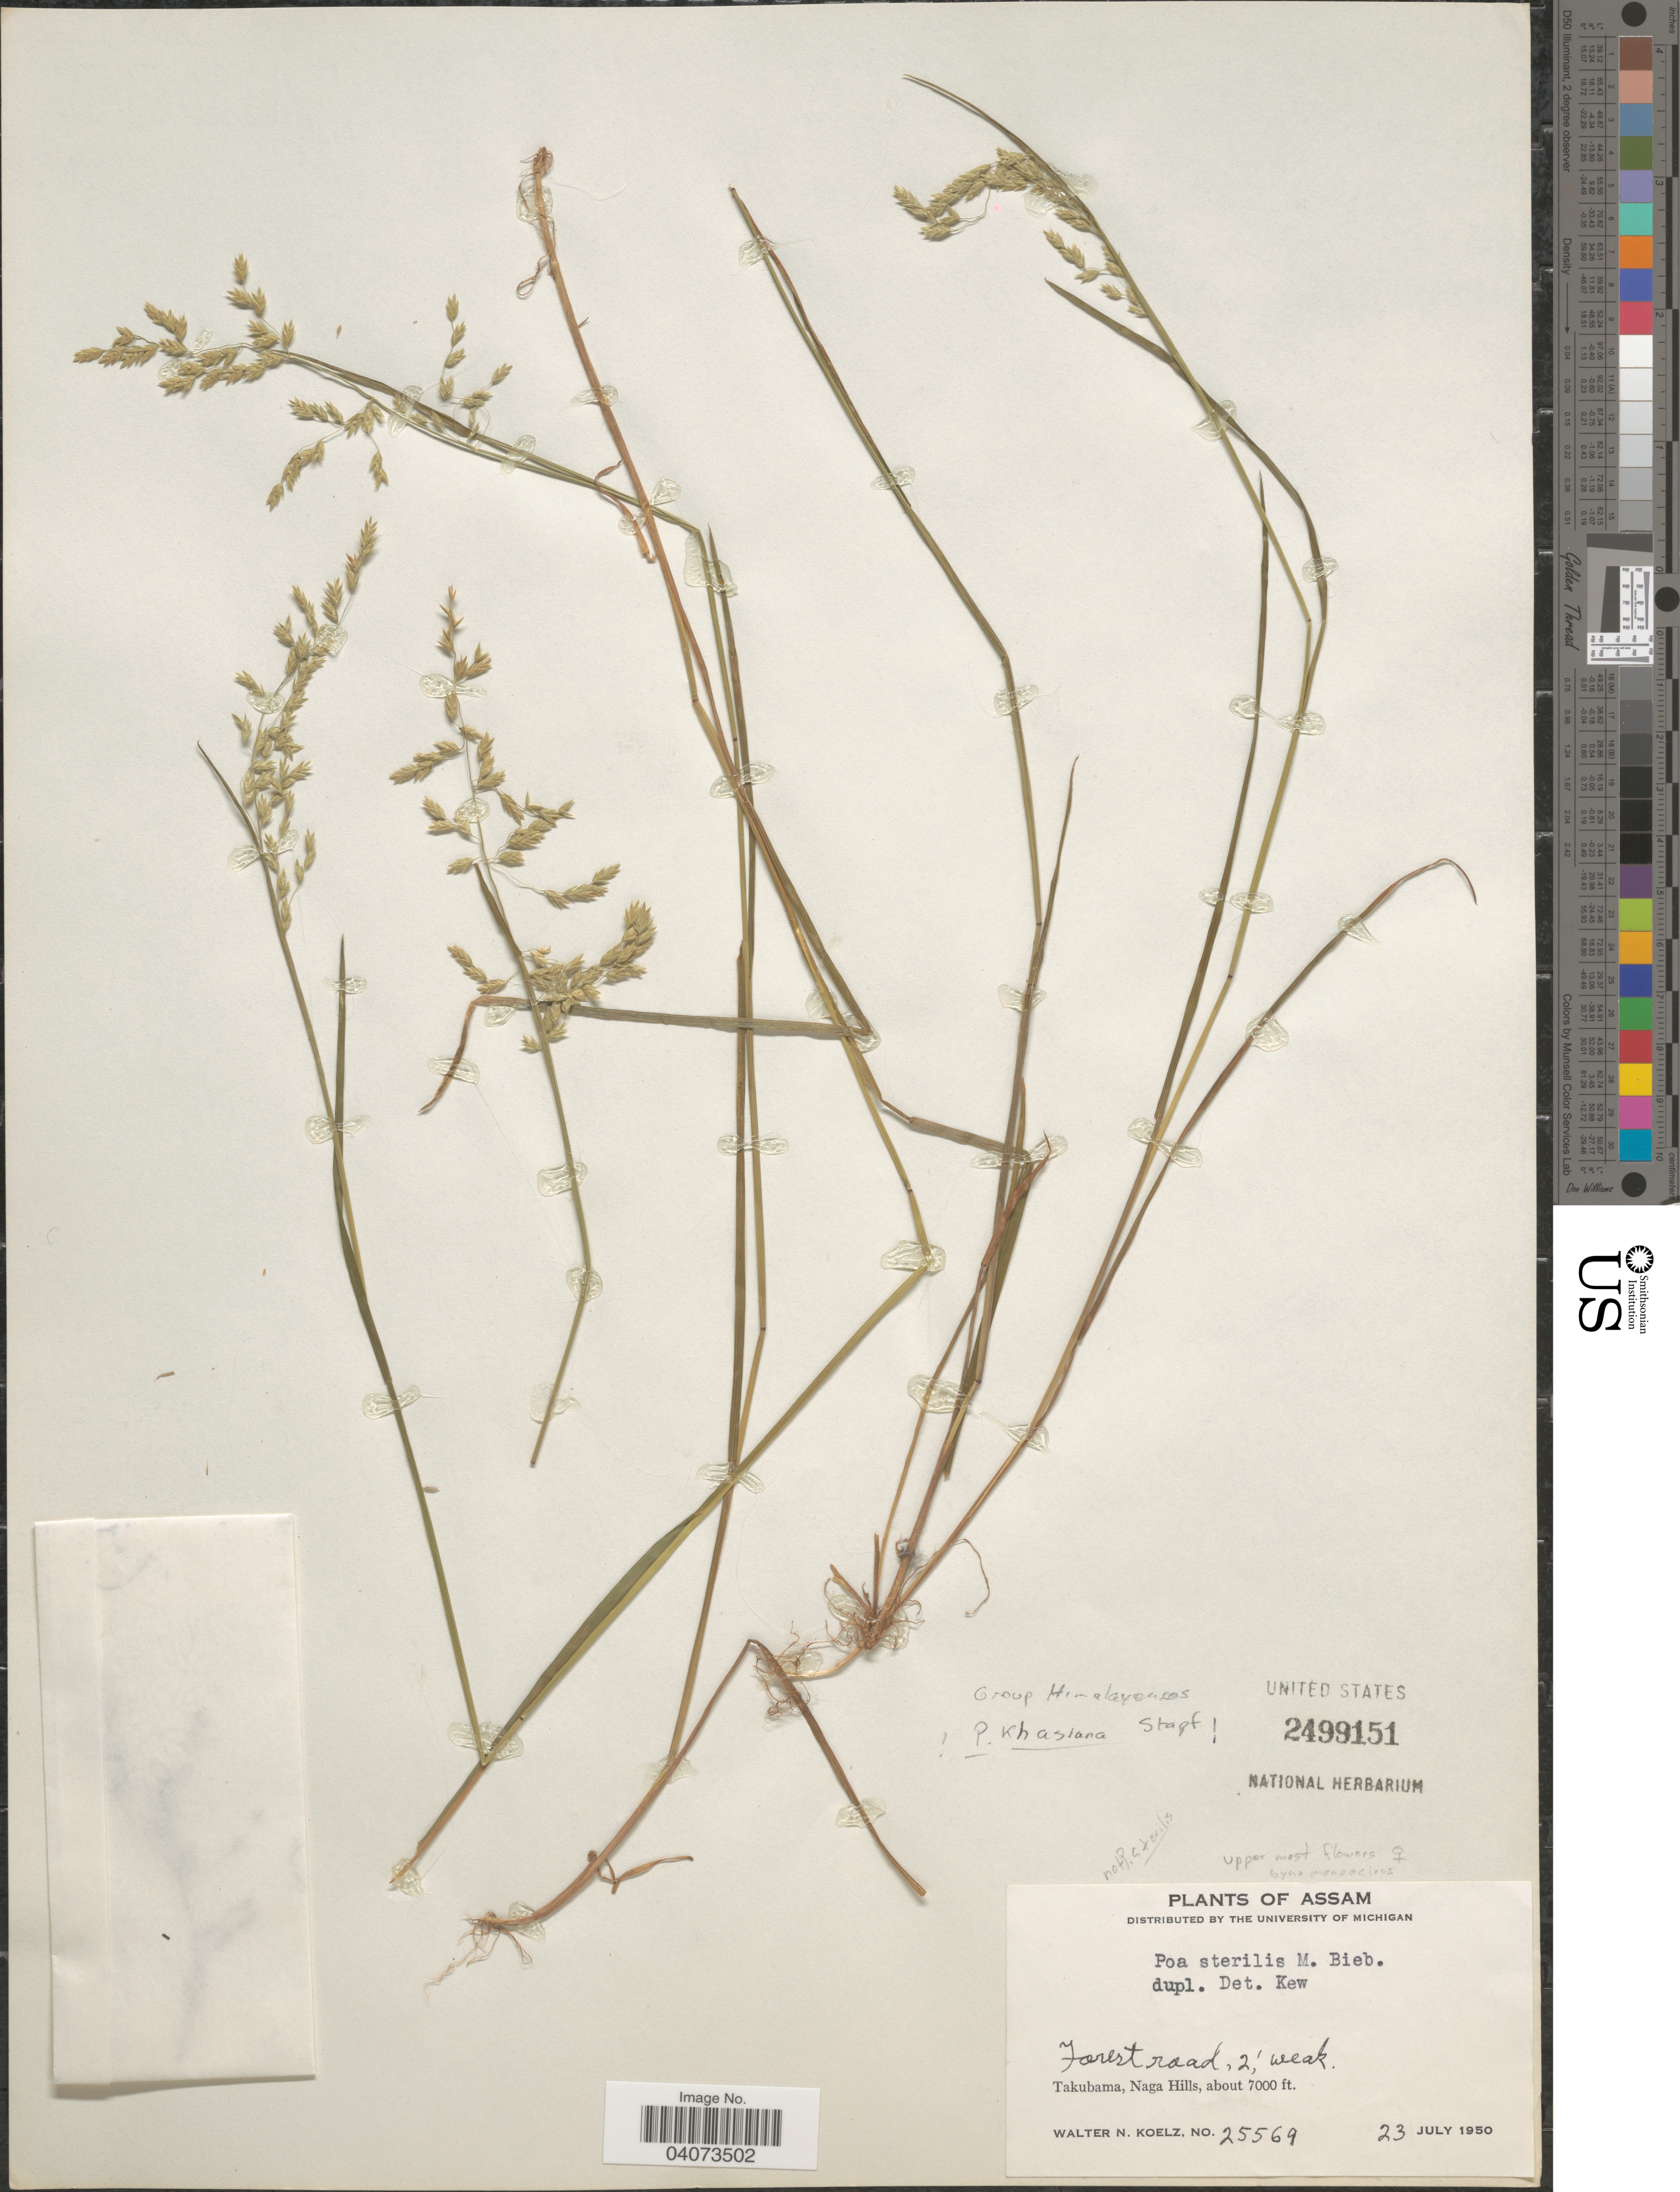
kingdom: Plantae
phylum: Tracheophyta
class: Liliopsida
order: Poales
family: Poaceae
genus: Poa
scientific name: Poa khasiana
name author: Stapf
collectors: W. N. Koelz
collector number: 25569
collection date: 1950-07-23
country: India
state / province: Assam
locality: Takubama, Naga Hills.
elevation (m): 2134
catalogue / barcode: US 2499151